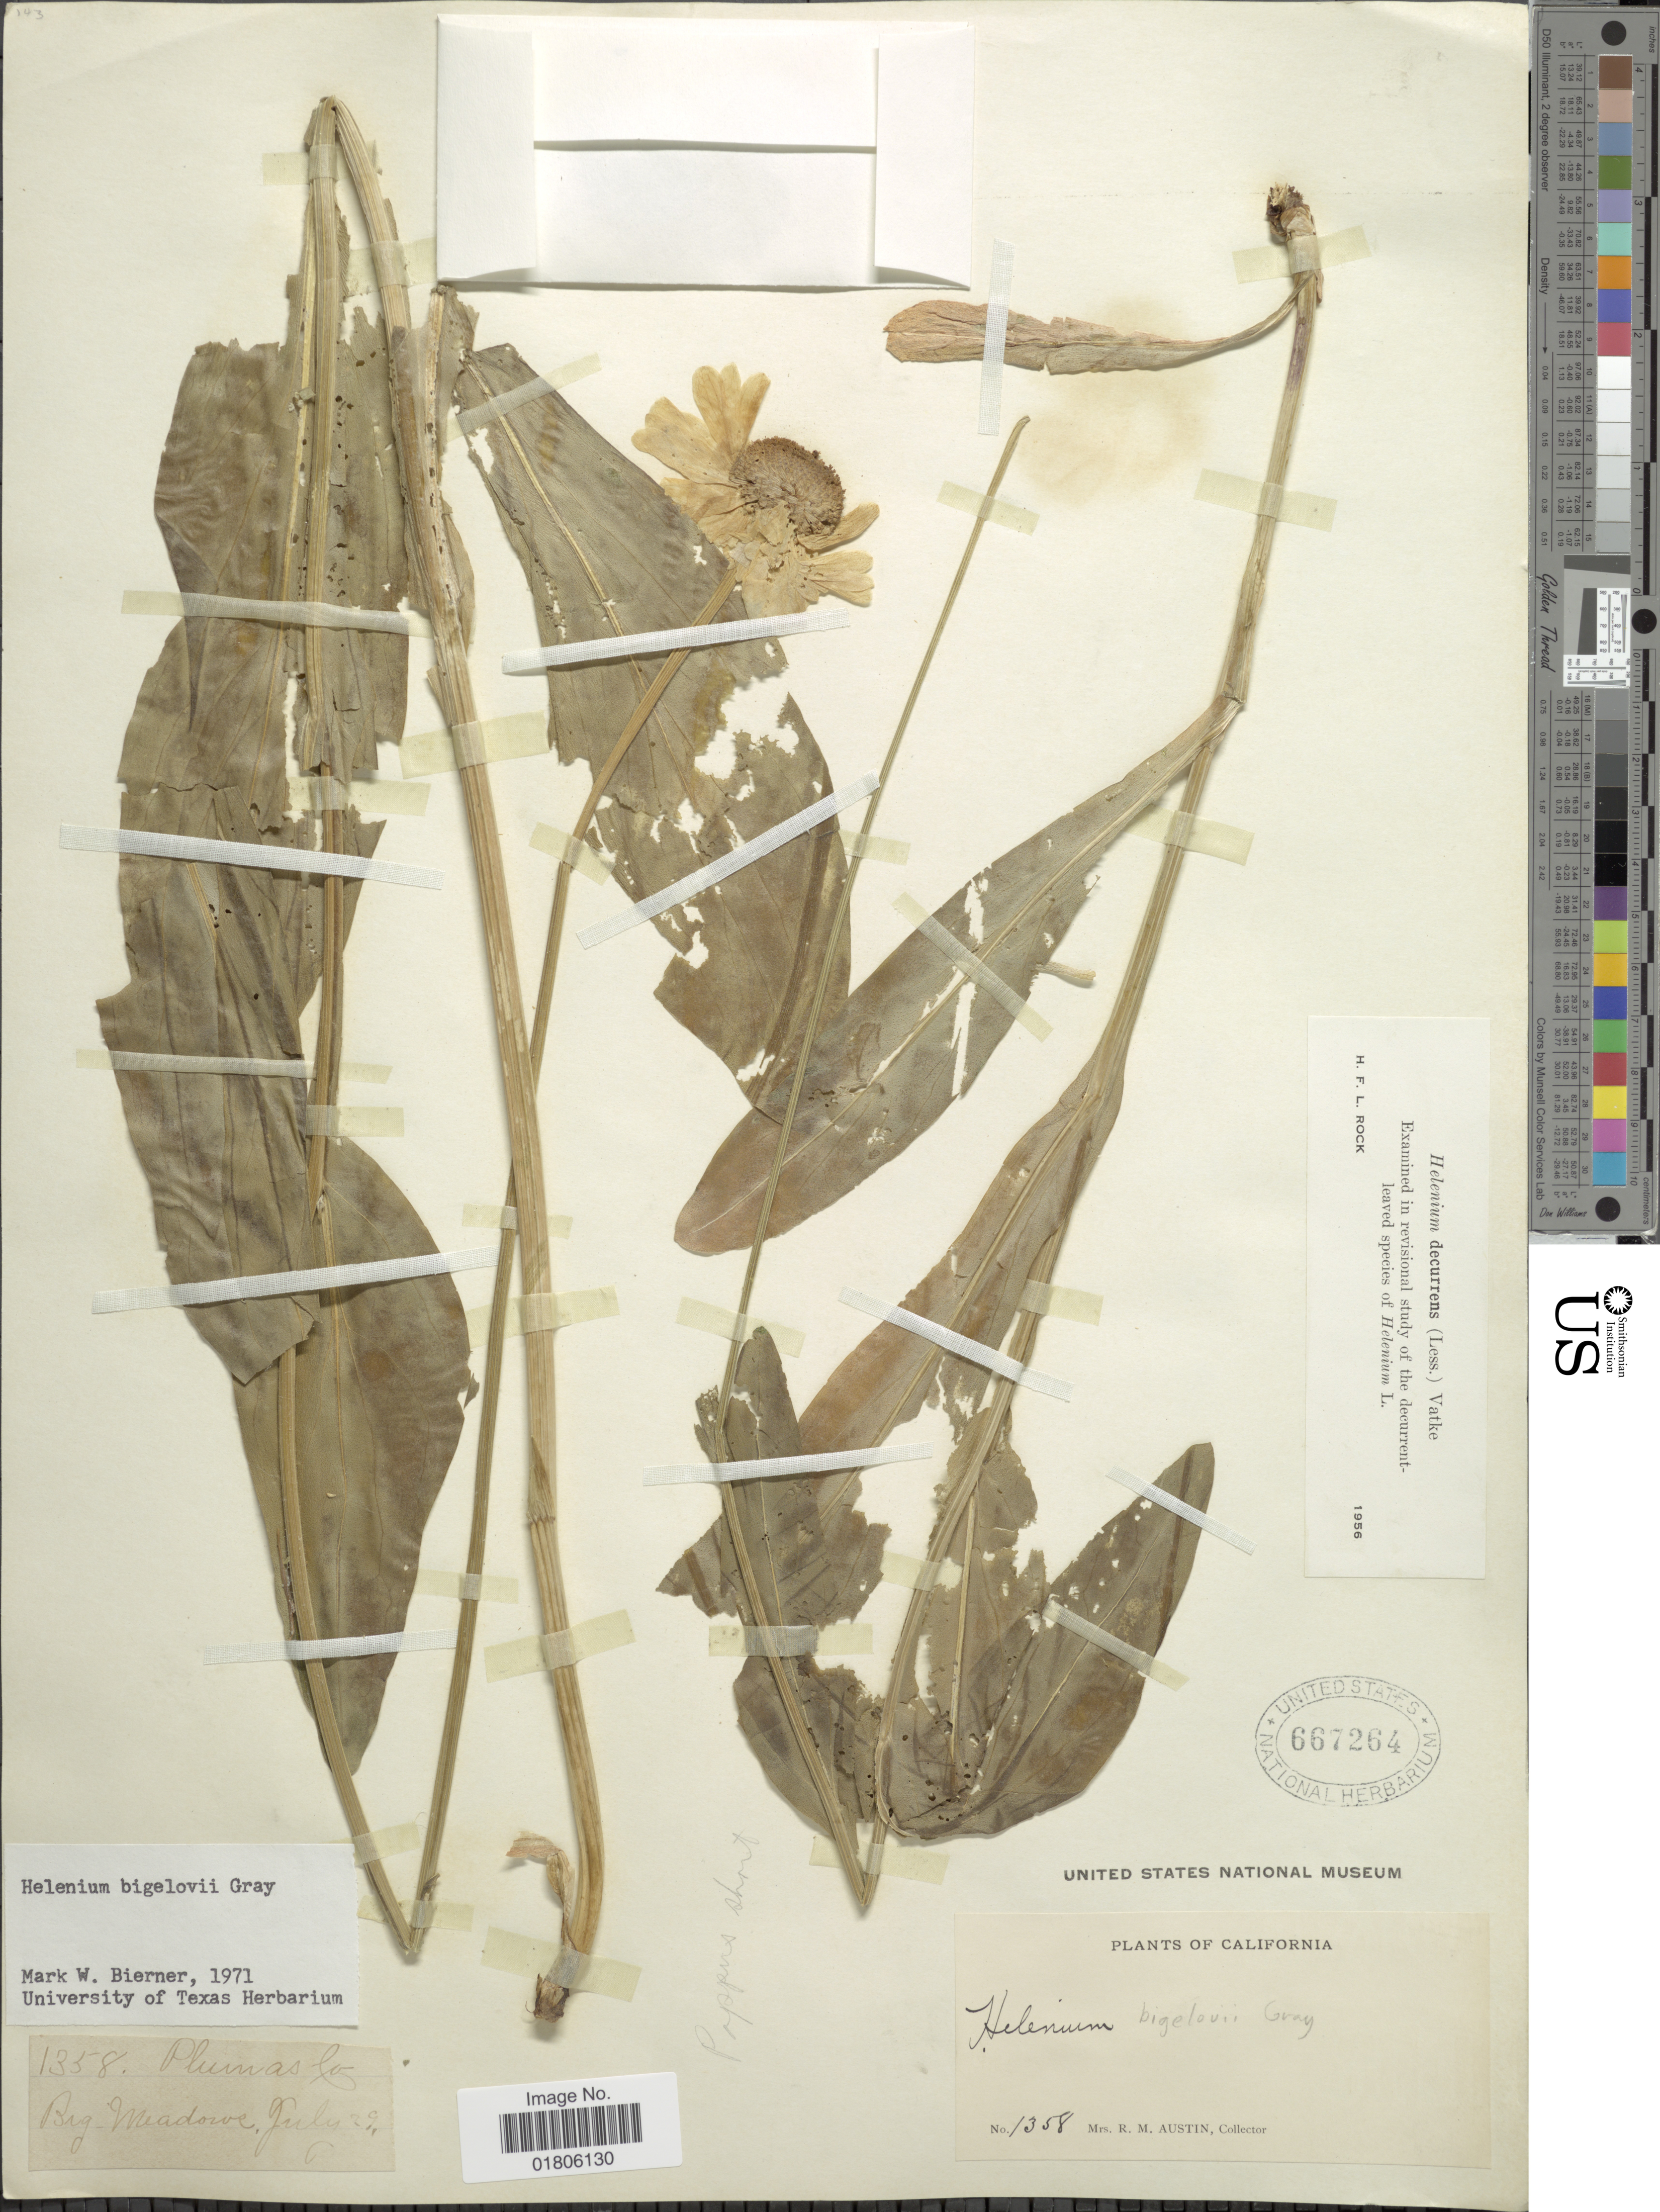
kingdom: Plantae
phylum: Tracheophyta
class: Magnoliopsida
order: Asterales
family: Asteraceae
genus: Helenium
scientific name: Helenium bigelovii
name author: A. Gray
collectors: R. Austin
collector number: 1358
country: United States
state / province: California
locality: Big Meadows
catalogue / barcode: US 667264